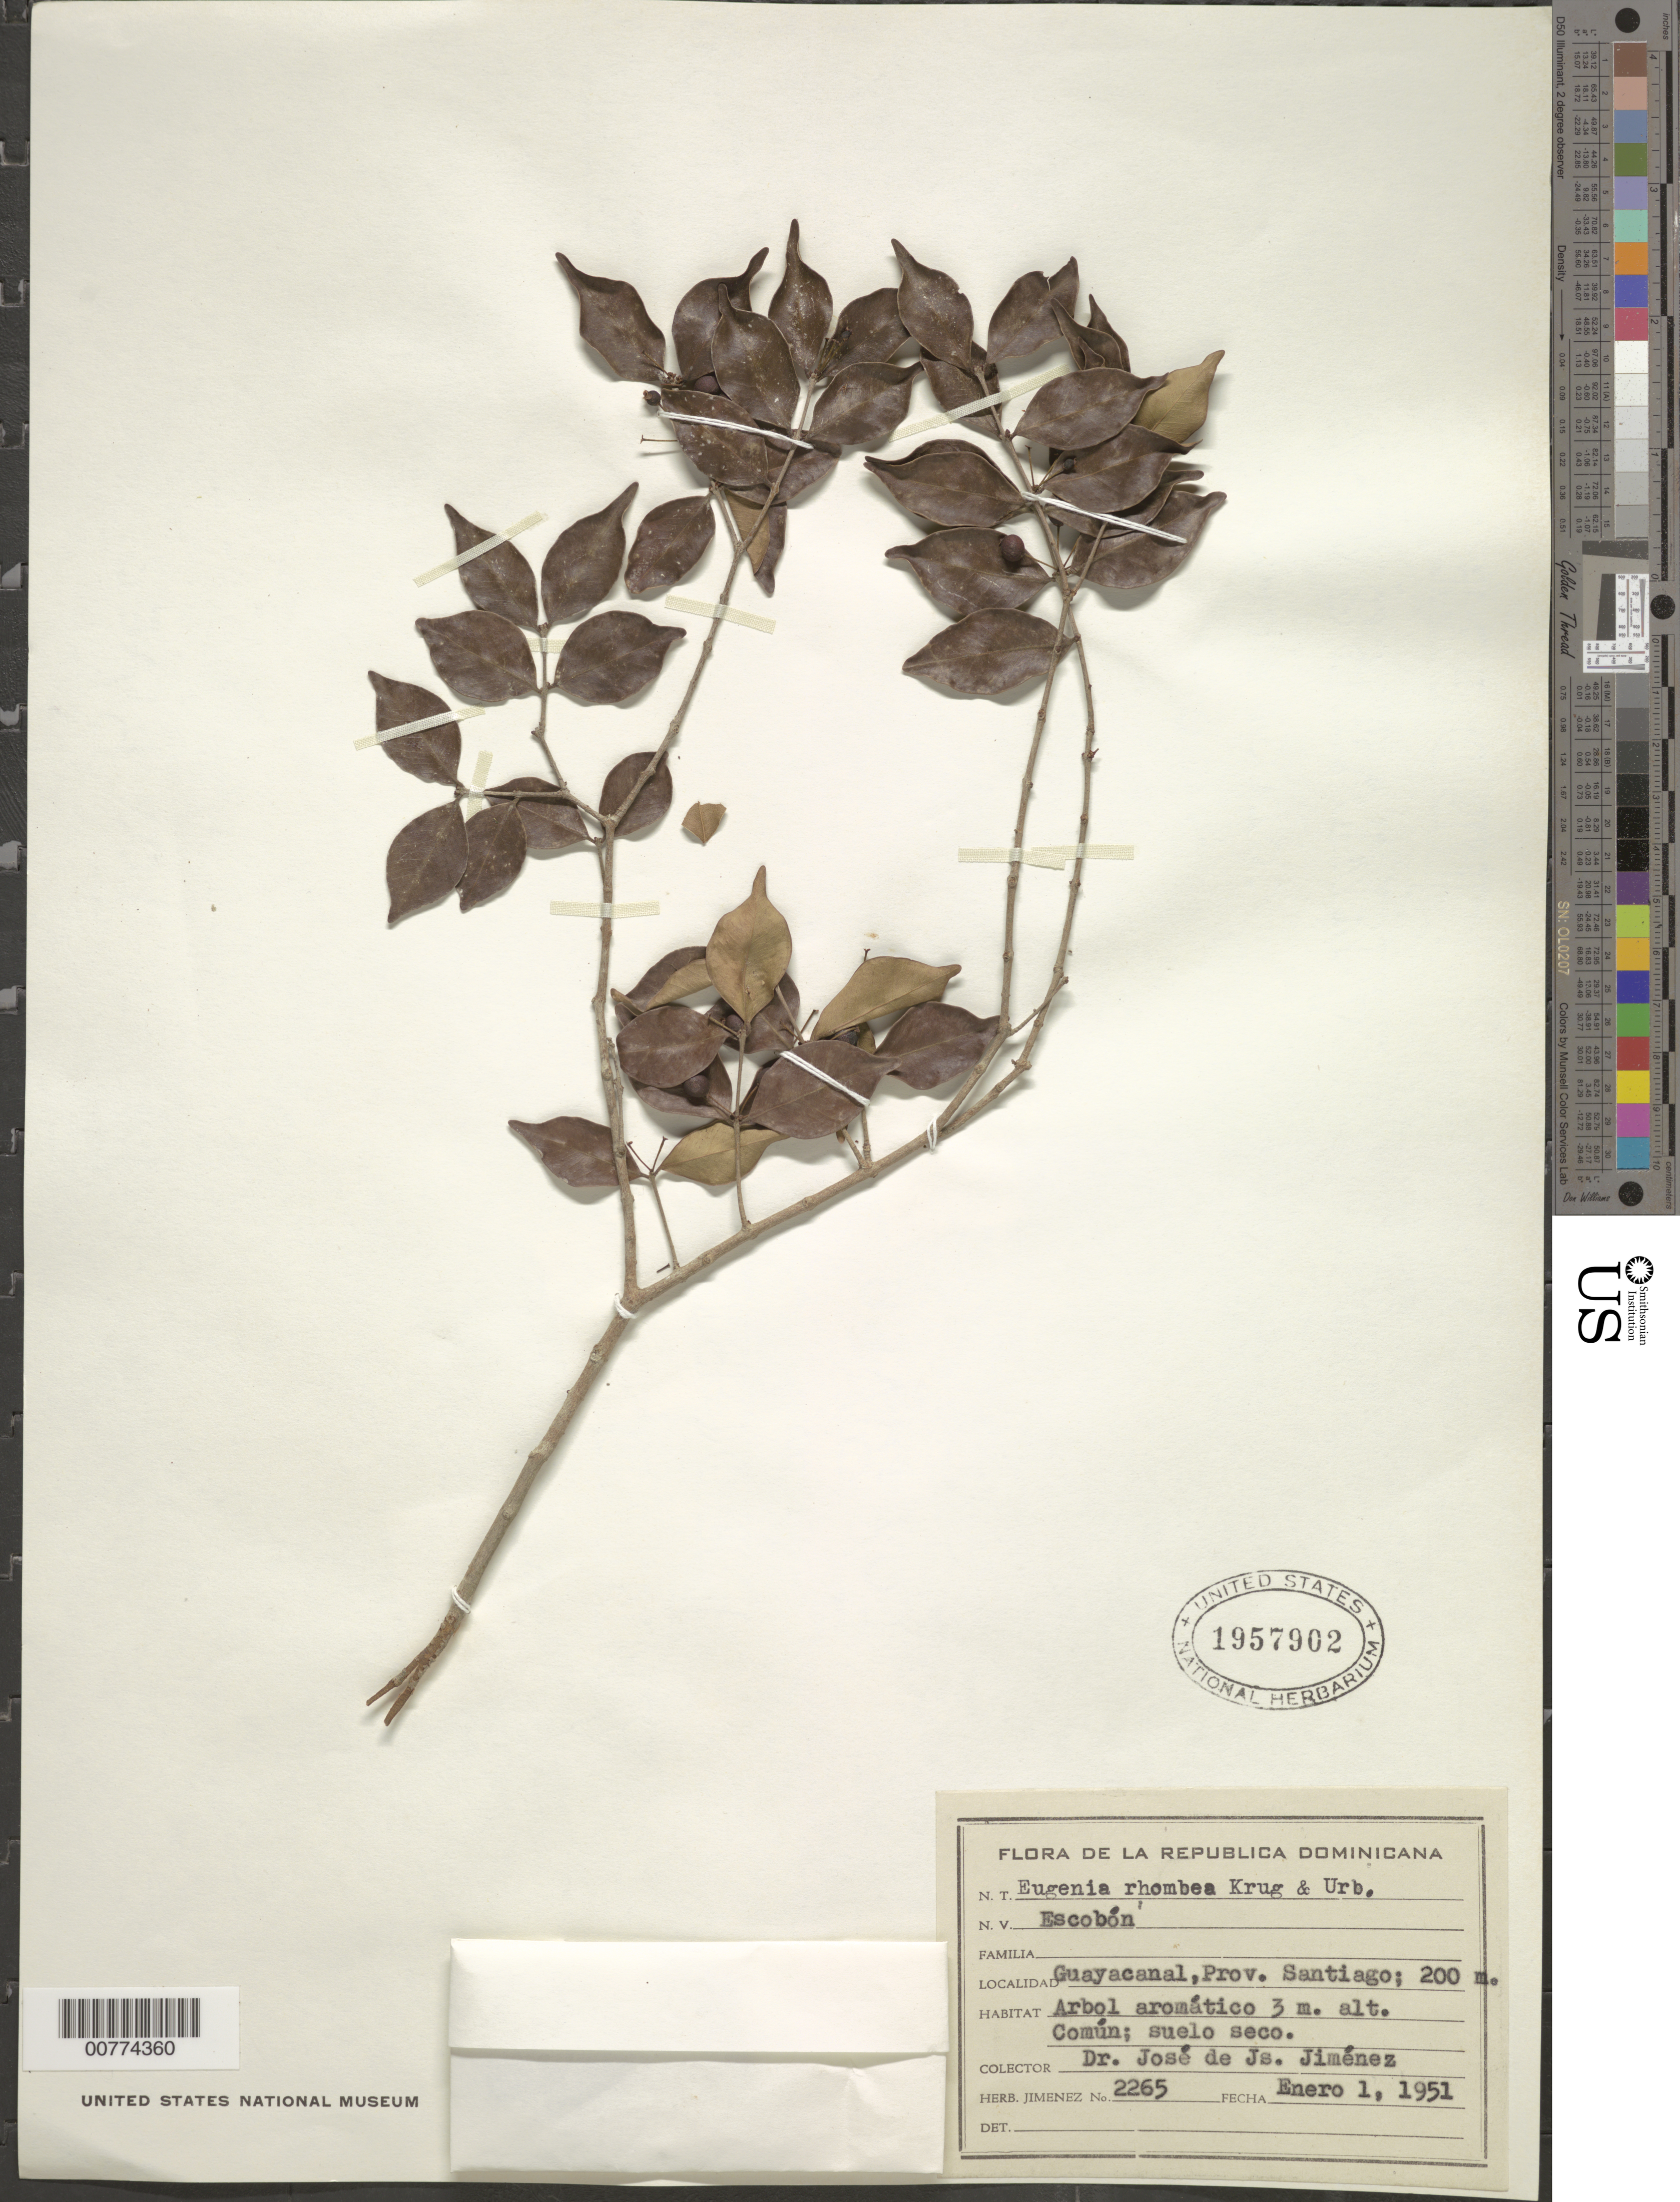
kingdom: Plantae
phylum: Tracheophyta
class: Magnoliopsida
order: Myrtales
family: Myrtaceae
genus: Eugenia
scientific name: Eugenia rhombea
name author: (O. Berg) Krug & Urb.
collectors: J. J. Jiménez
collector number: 2265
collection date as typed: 01 Jan 1951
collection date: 1951-01-01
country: Dominican Republic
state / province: Santiago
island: Hispaniola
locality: Guayacanal.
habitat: Dry soil. Dry soil.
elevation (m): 200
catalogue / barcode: US 1957902